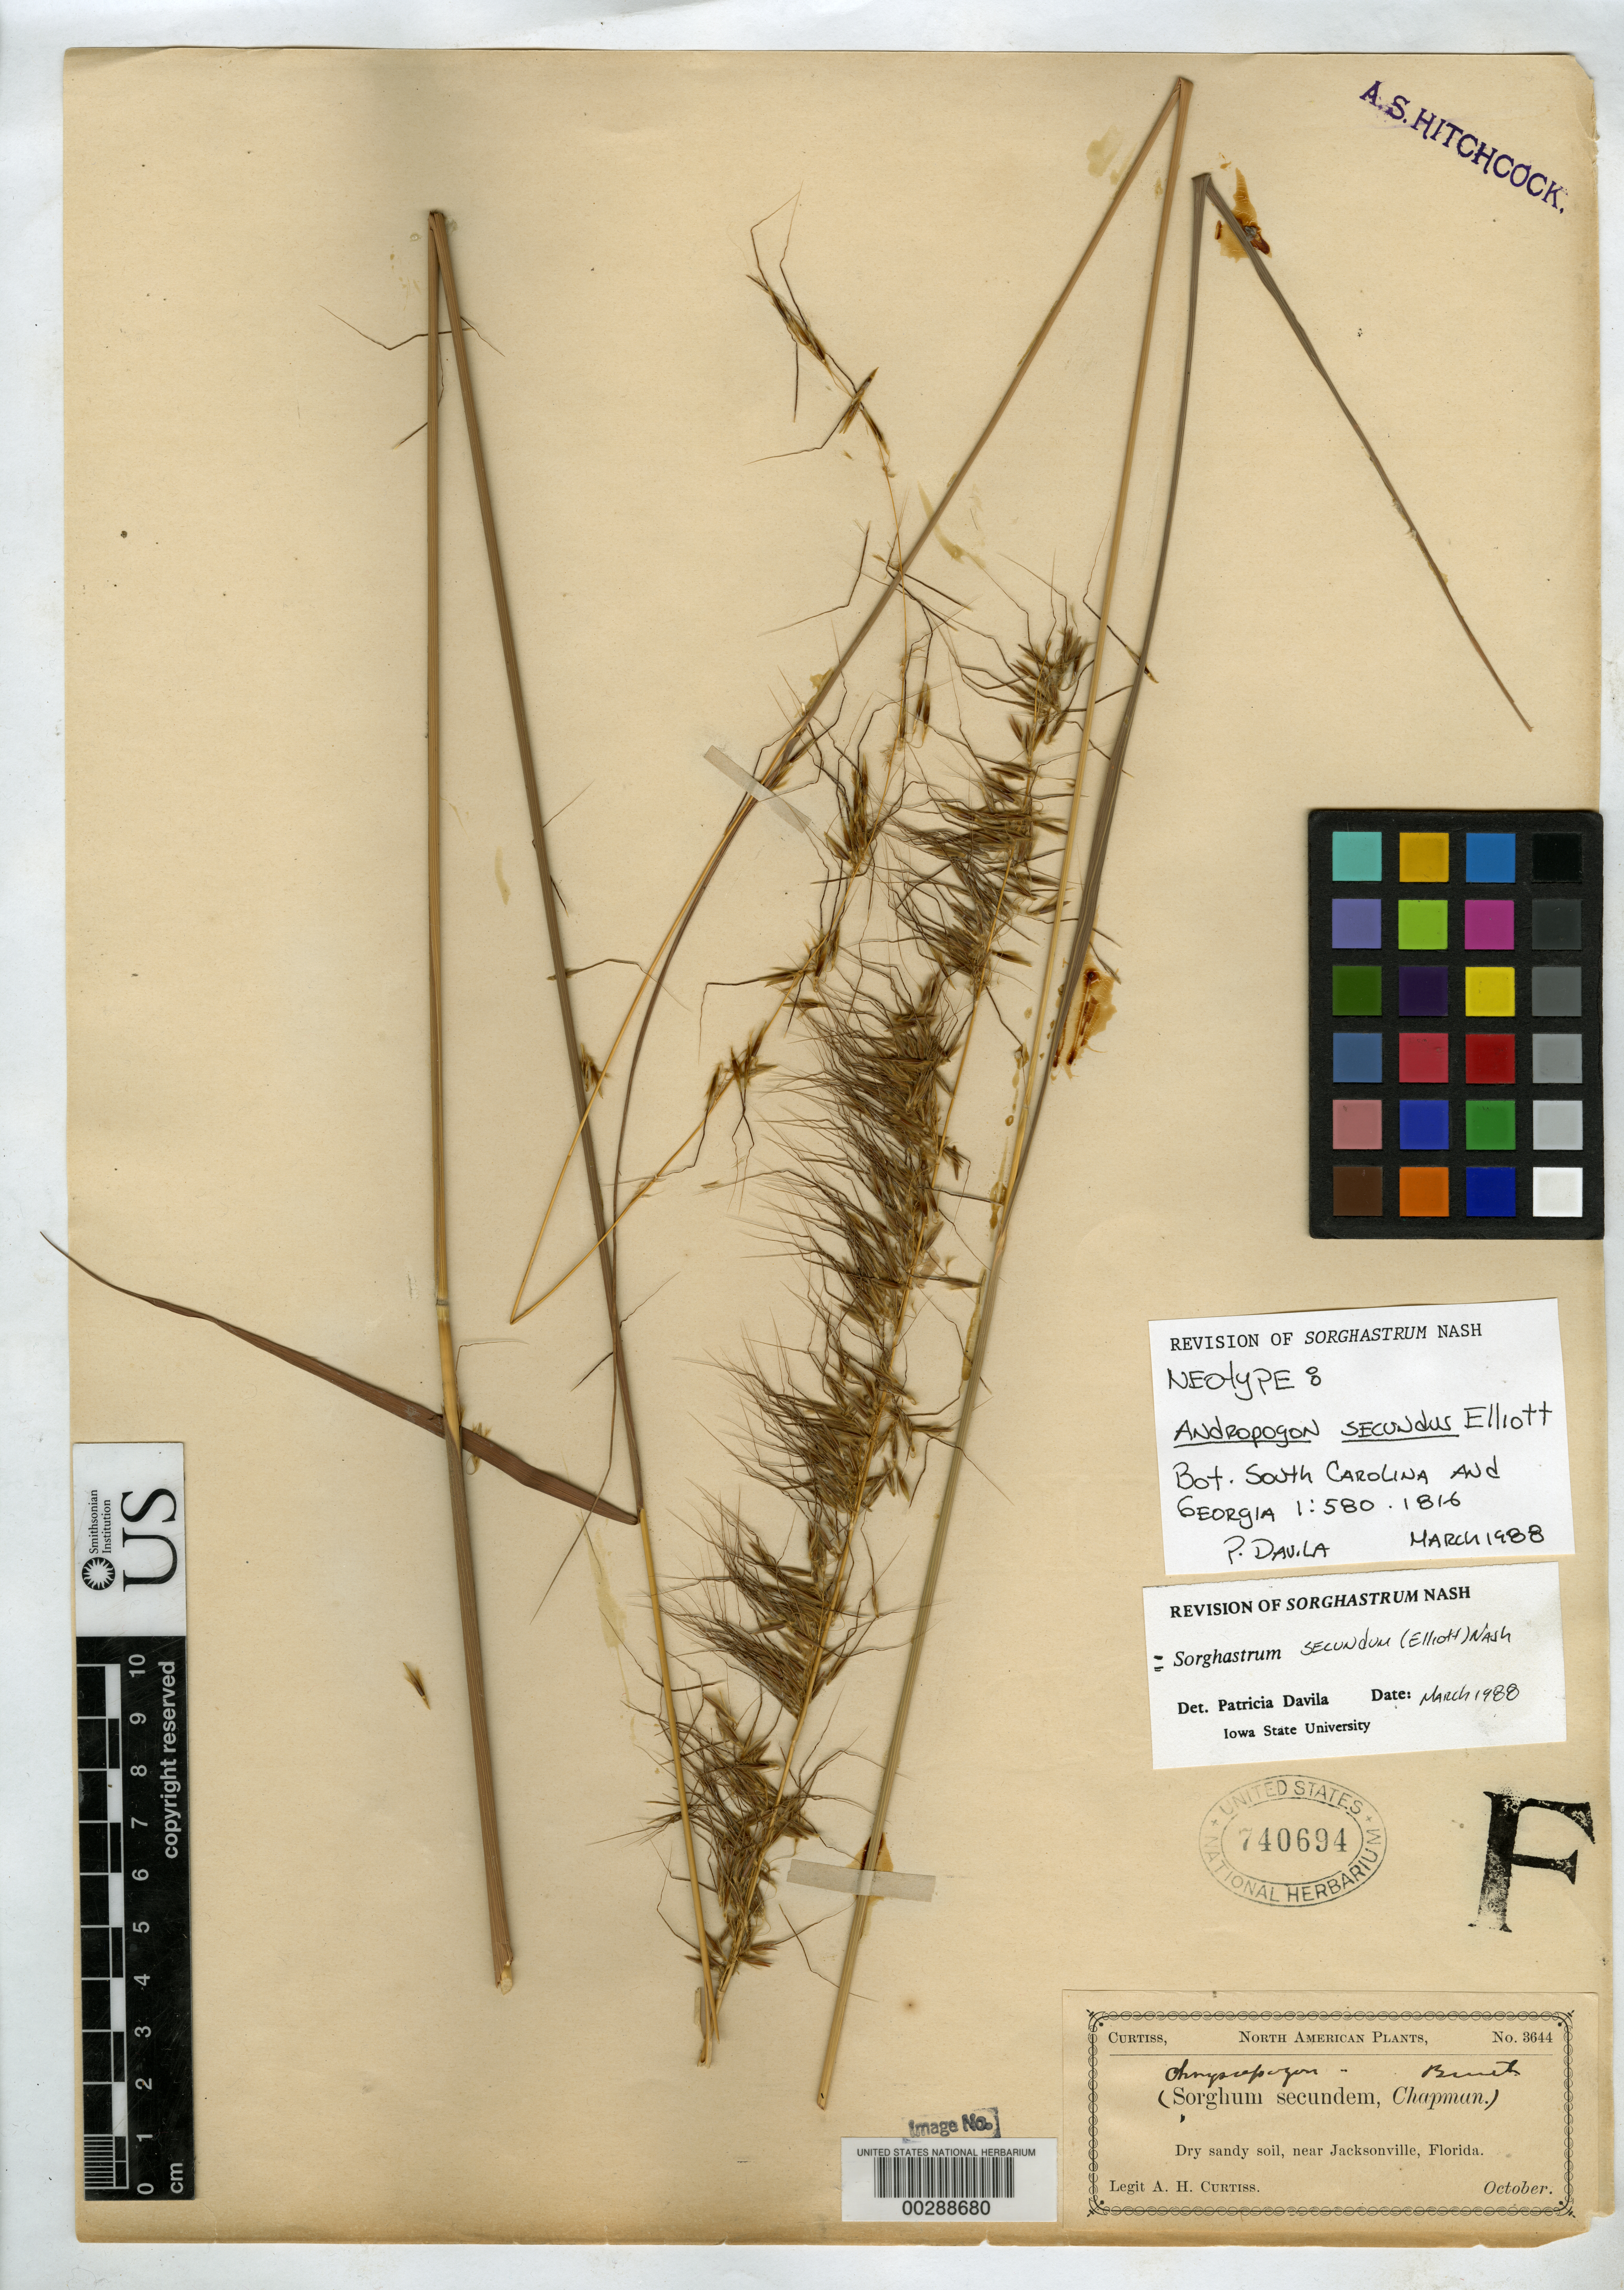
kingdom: Plantae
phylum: Tracheophyta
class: Liliopsida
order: Poales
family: Poaceae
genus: Andropogon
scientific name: Andropogon secundus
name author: Elliott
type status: Neotype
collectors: A. H. Curtiss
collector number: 3644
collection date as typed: Oct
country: United States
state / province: Florida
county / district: Duval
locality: Near Jacksonville.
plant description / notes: Specimen annotated by P. Davila (1988) as "NEOTYPE" but neotypification never published. Unpublished neotypification in thesis attributed to Davila as cited by Zuloaga et al. (2003). Effective neotypification by [Davila in] Zuloaga et al. accepted as effective in Tropicos (May 2011) but ICBN Art. 7.11 (i.e., "designated here" requirement) suggests otherwise.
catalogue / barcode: US 740694